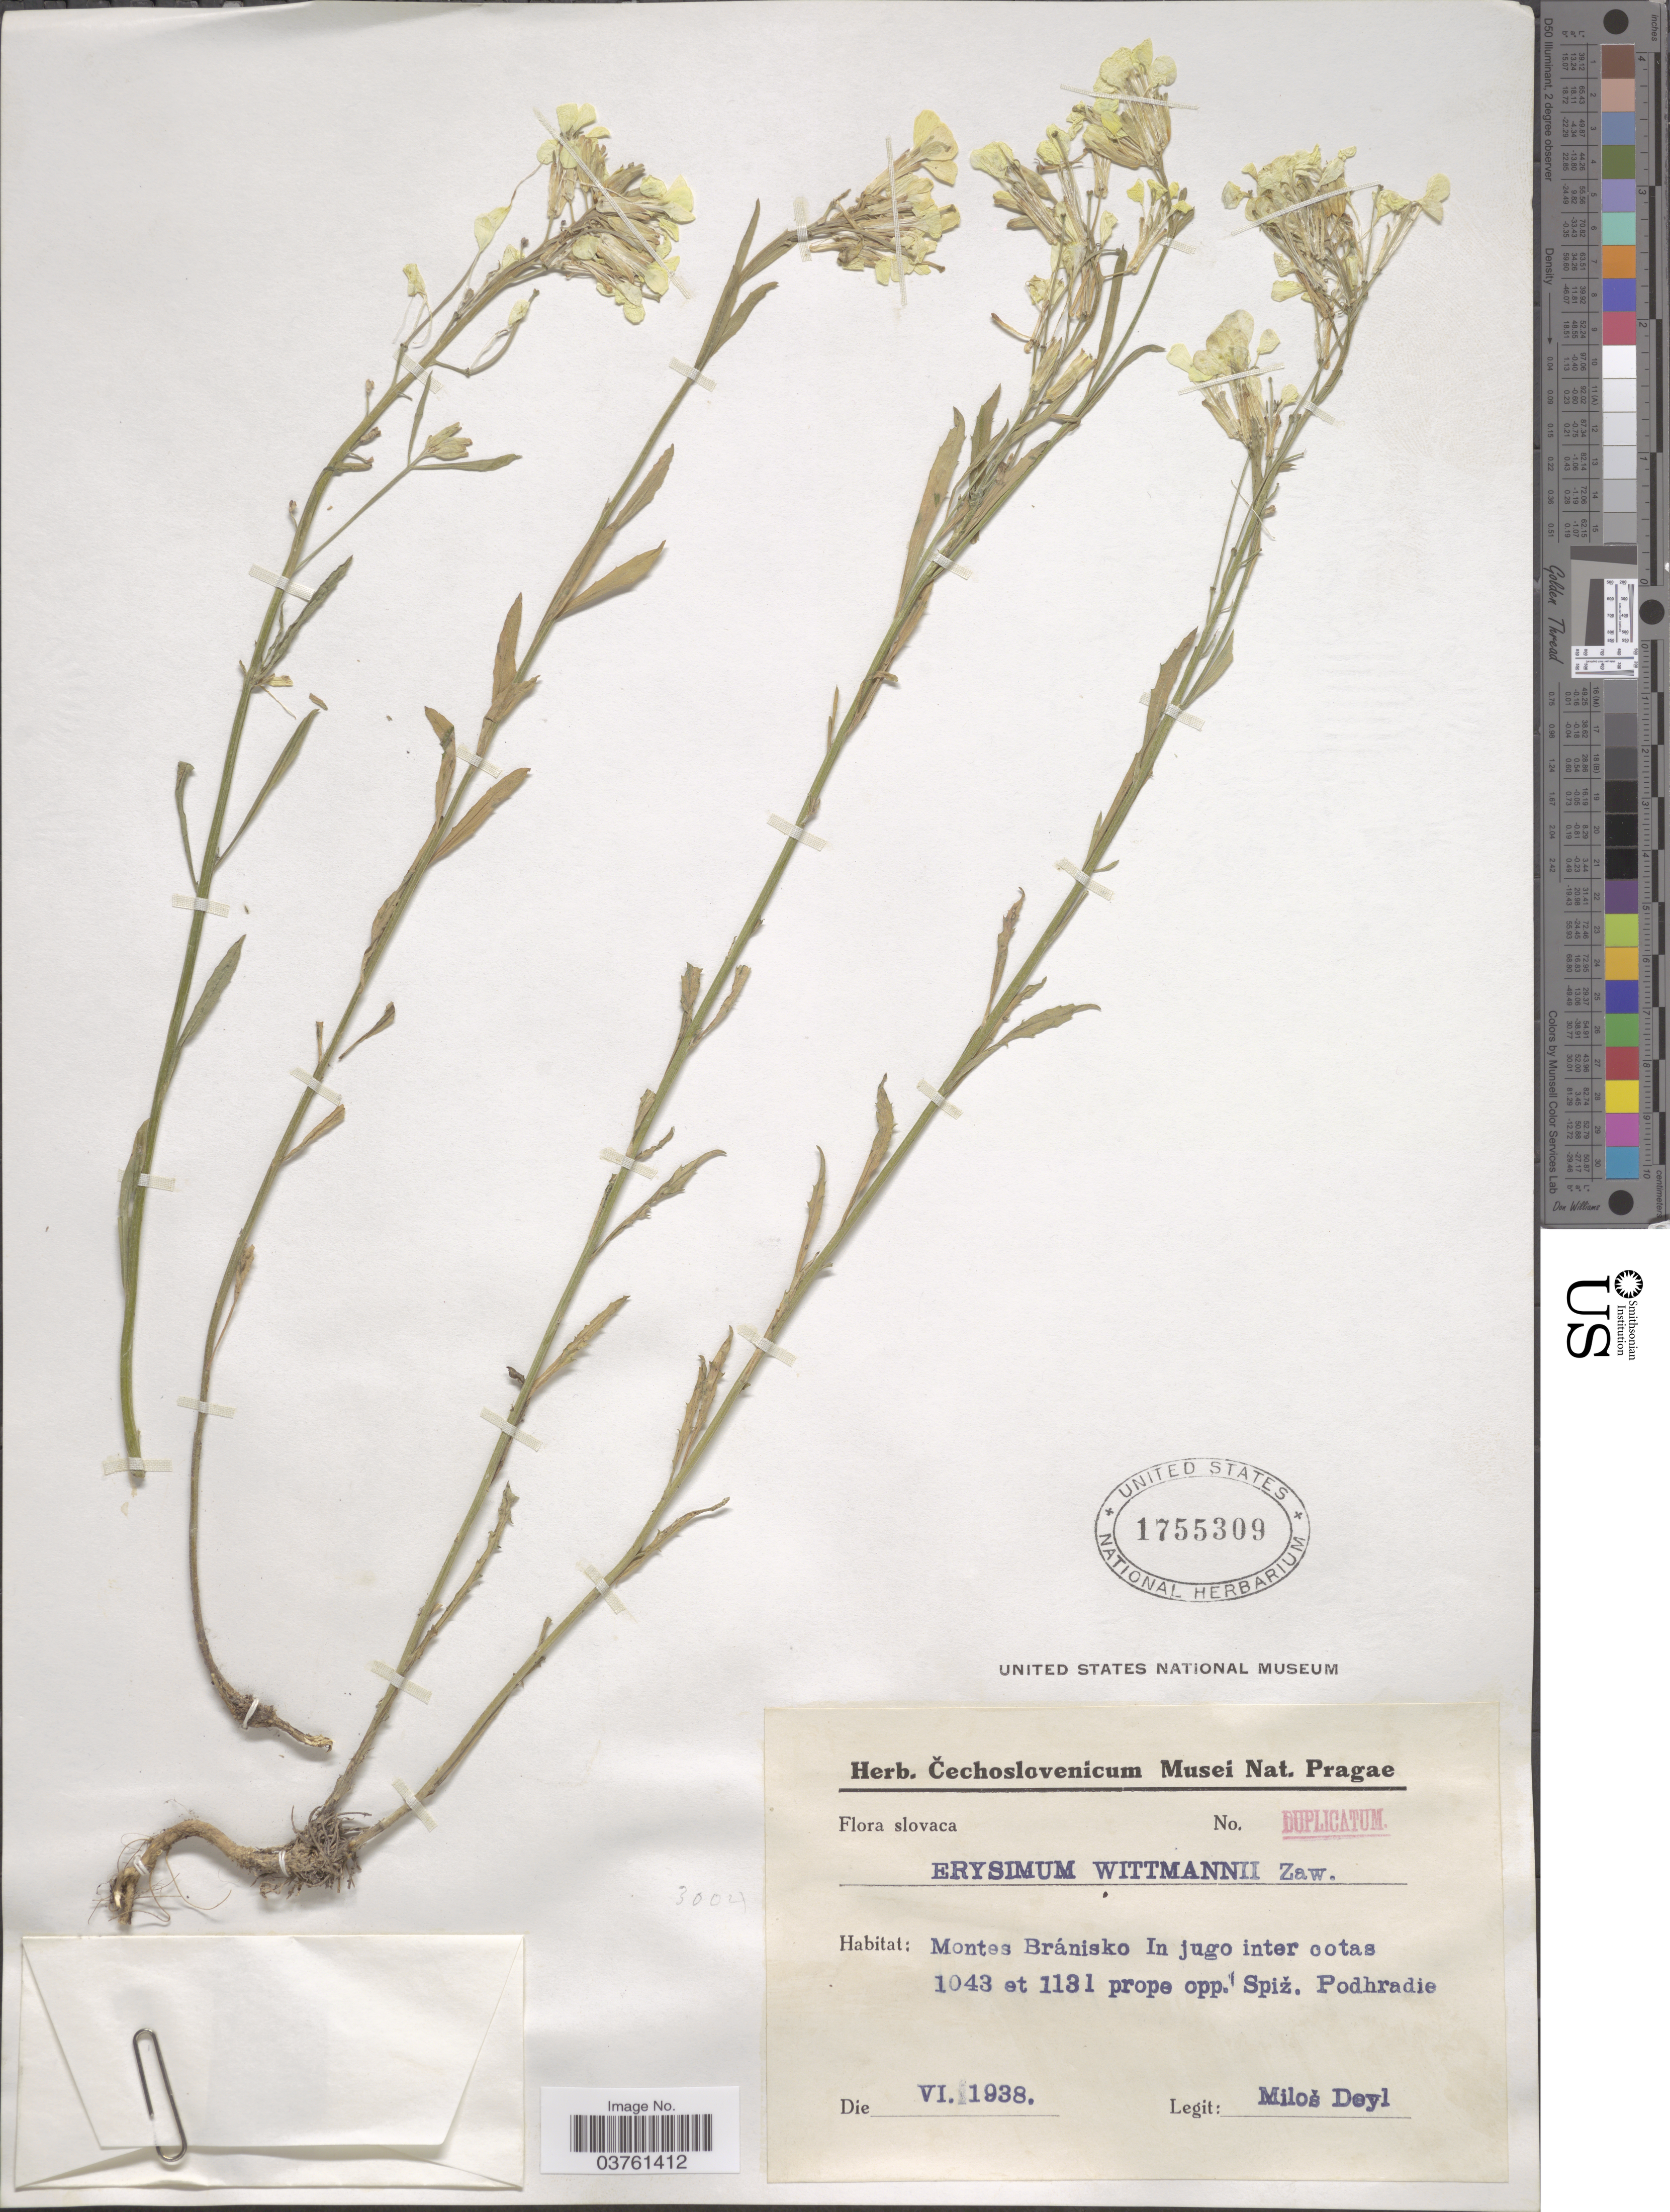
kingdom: Plantae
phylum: Tracheophyta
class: Magnoliopsida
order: Brassicales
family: Brassicaceae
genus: Erysimum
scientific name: Erysimum witmannii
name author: Zaw.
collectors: M. Deyl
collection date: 1938-06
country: Slovakia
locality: Slovaca. Montes Bránisko. In jugo inter cotas 1043 et 1131 prope opp. Spiz. Podhradie.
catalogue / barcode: US 1755309